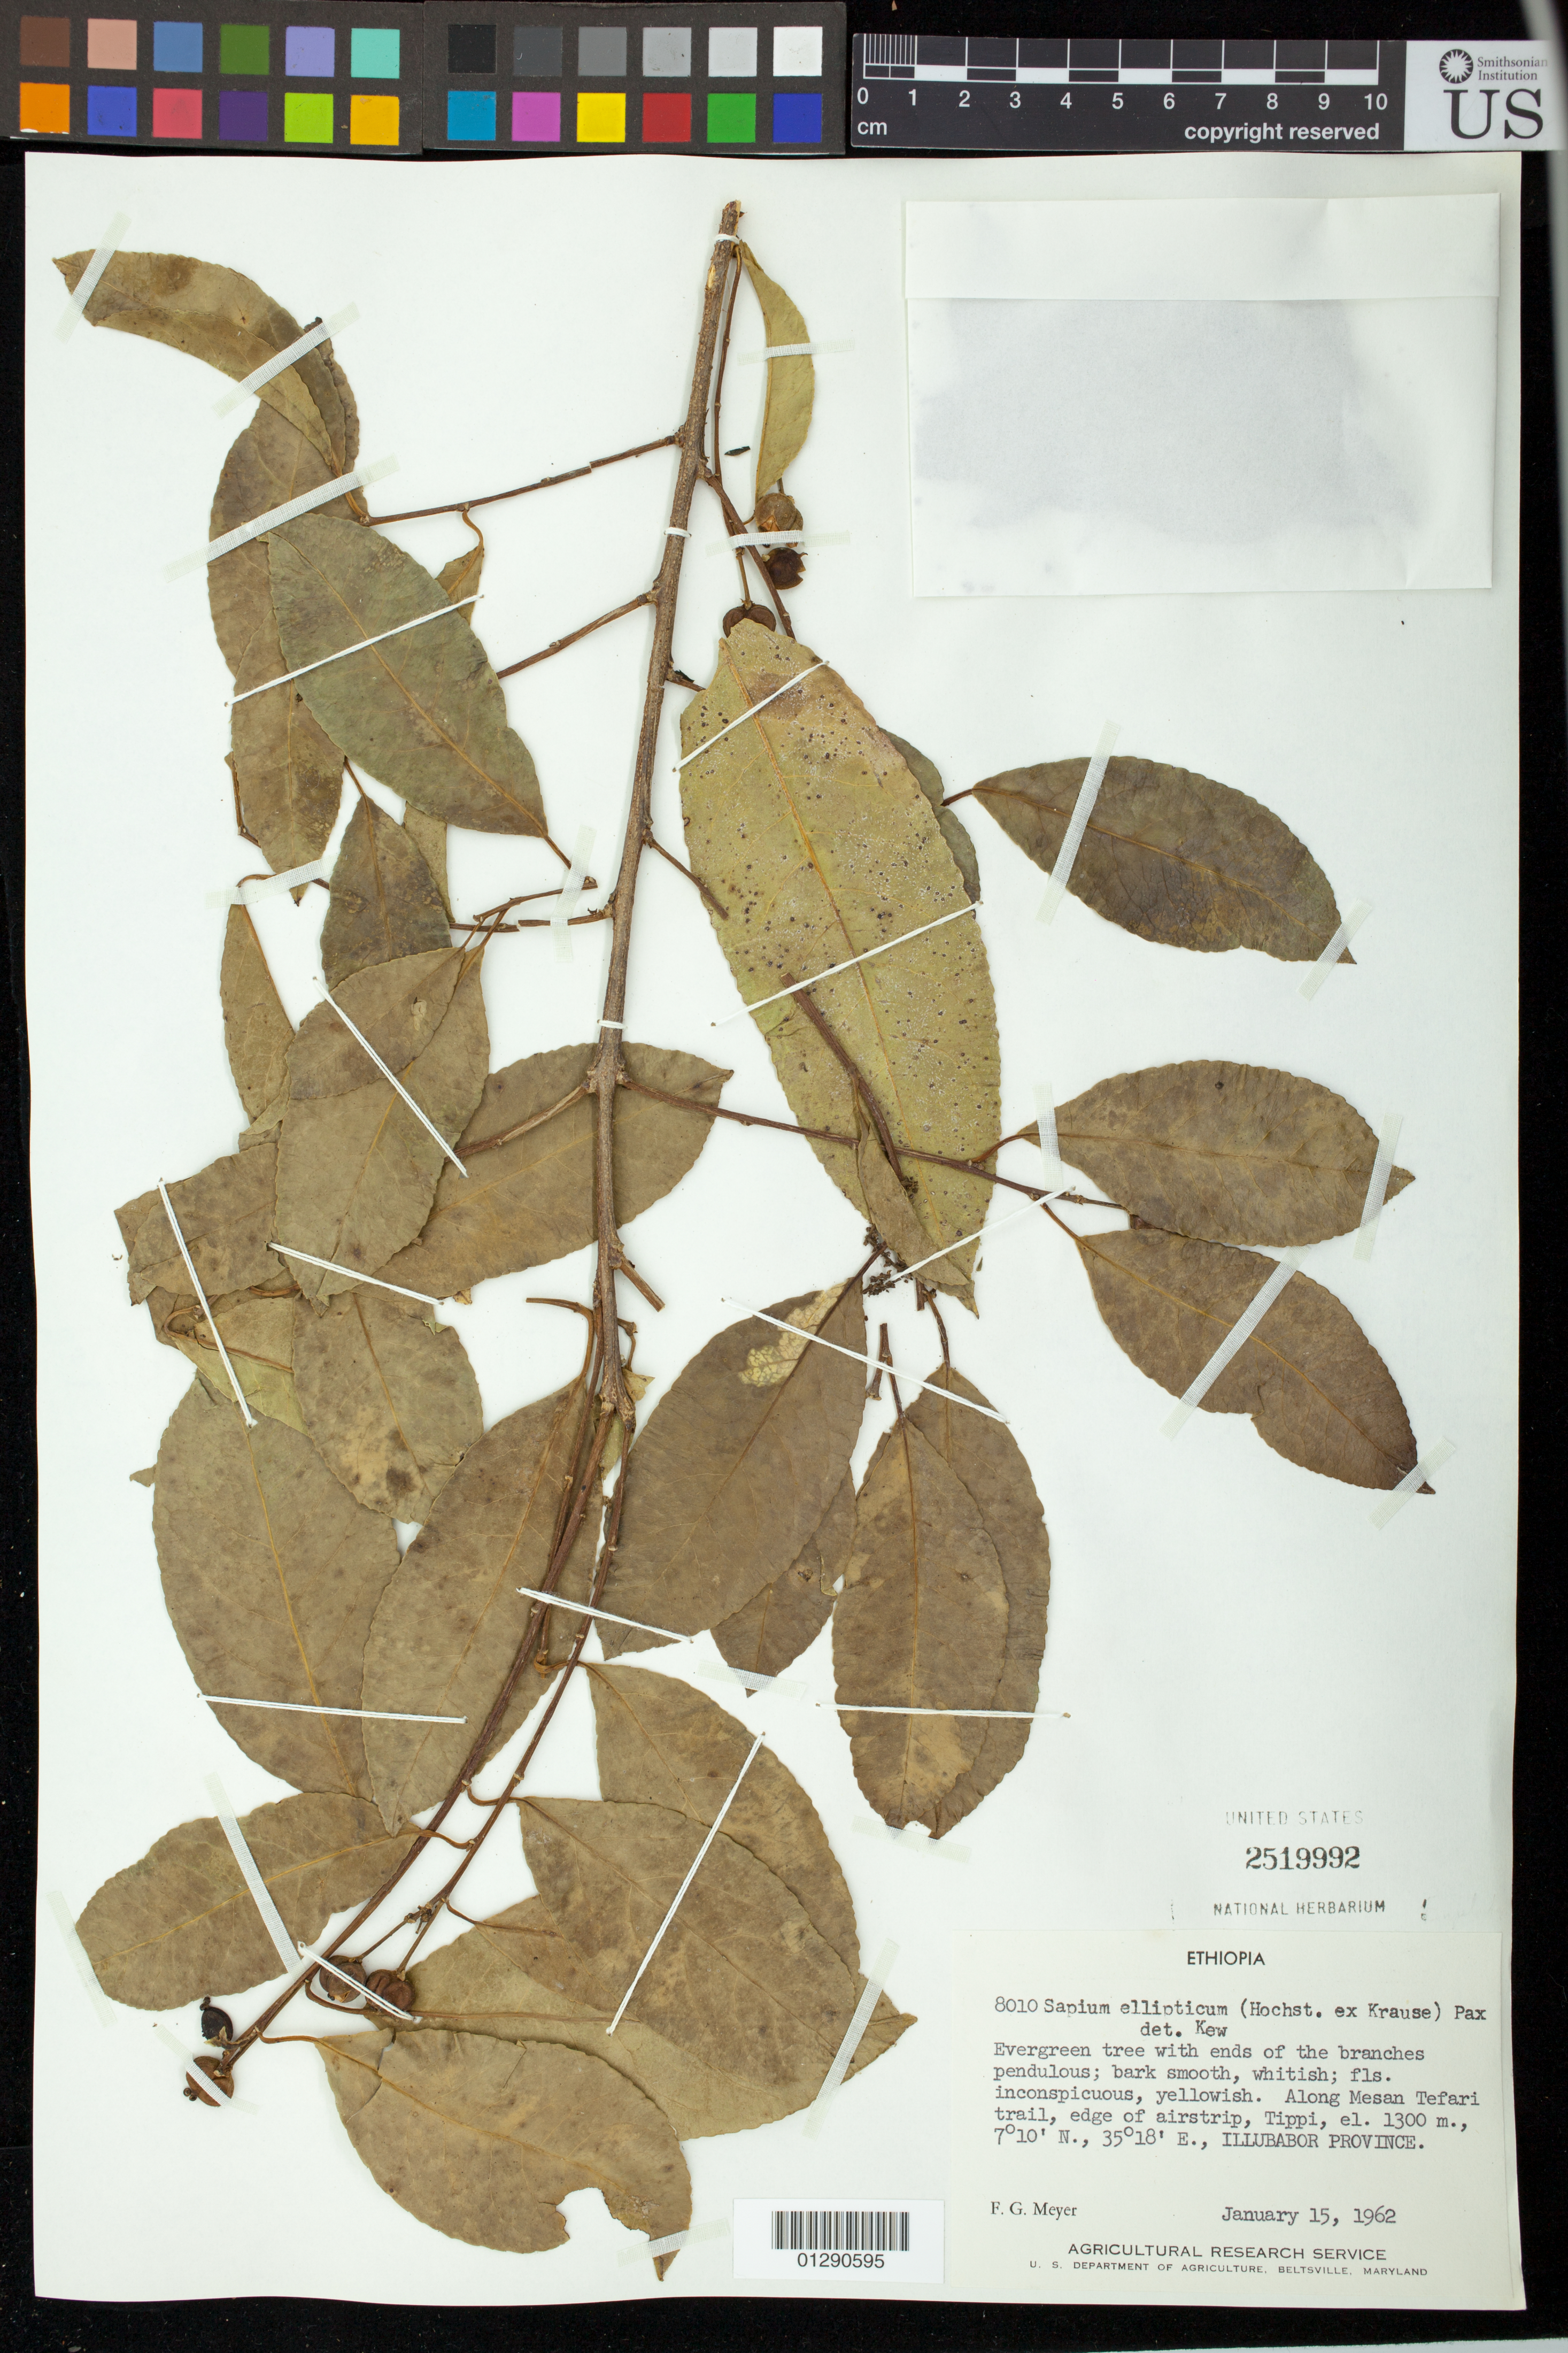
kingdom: Plantae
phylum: Tracheophyta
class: Magnoliopsida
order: Malpighiales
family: Euphorbiaceae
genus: Sapium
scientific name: Sapium ellipticum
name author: (Hochst.) Pax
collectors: F. G. Meyer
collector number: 8010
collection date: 1962-01-15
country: Ethiopia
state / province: South West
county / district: Keffa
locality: Mesan Tefari trail, edge of airstrip, Tippi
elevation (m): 1300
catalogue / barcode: US 2519992